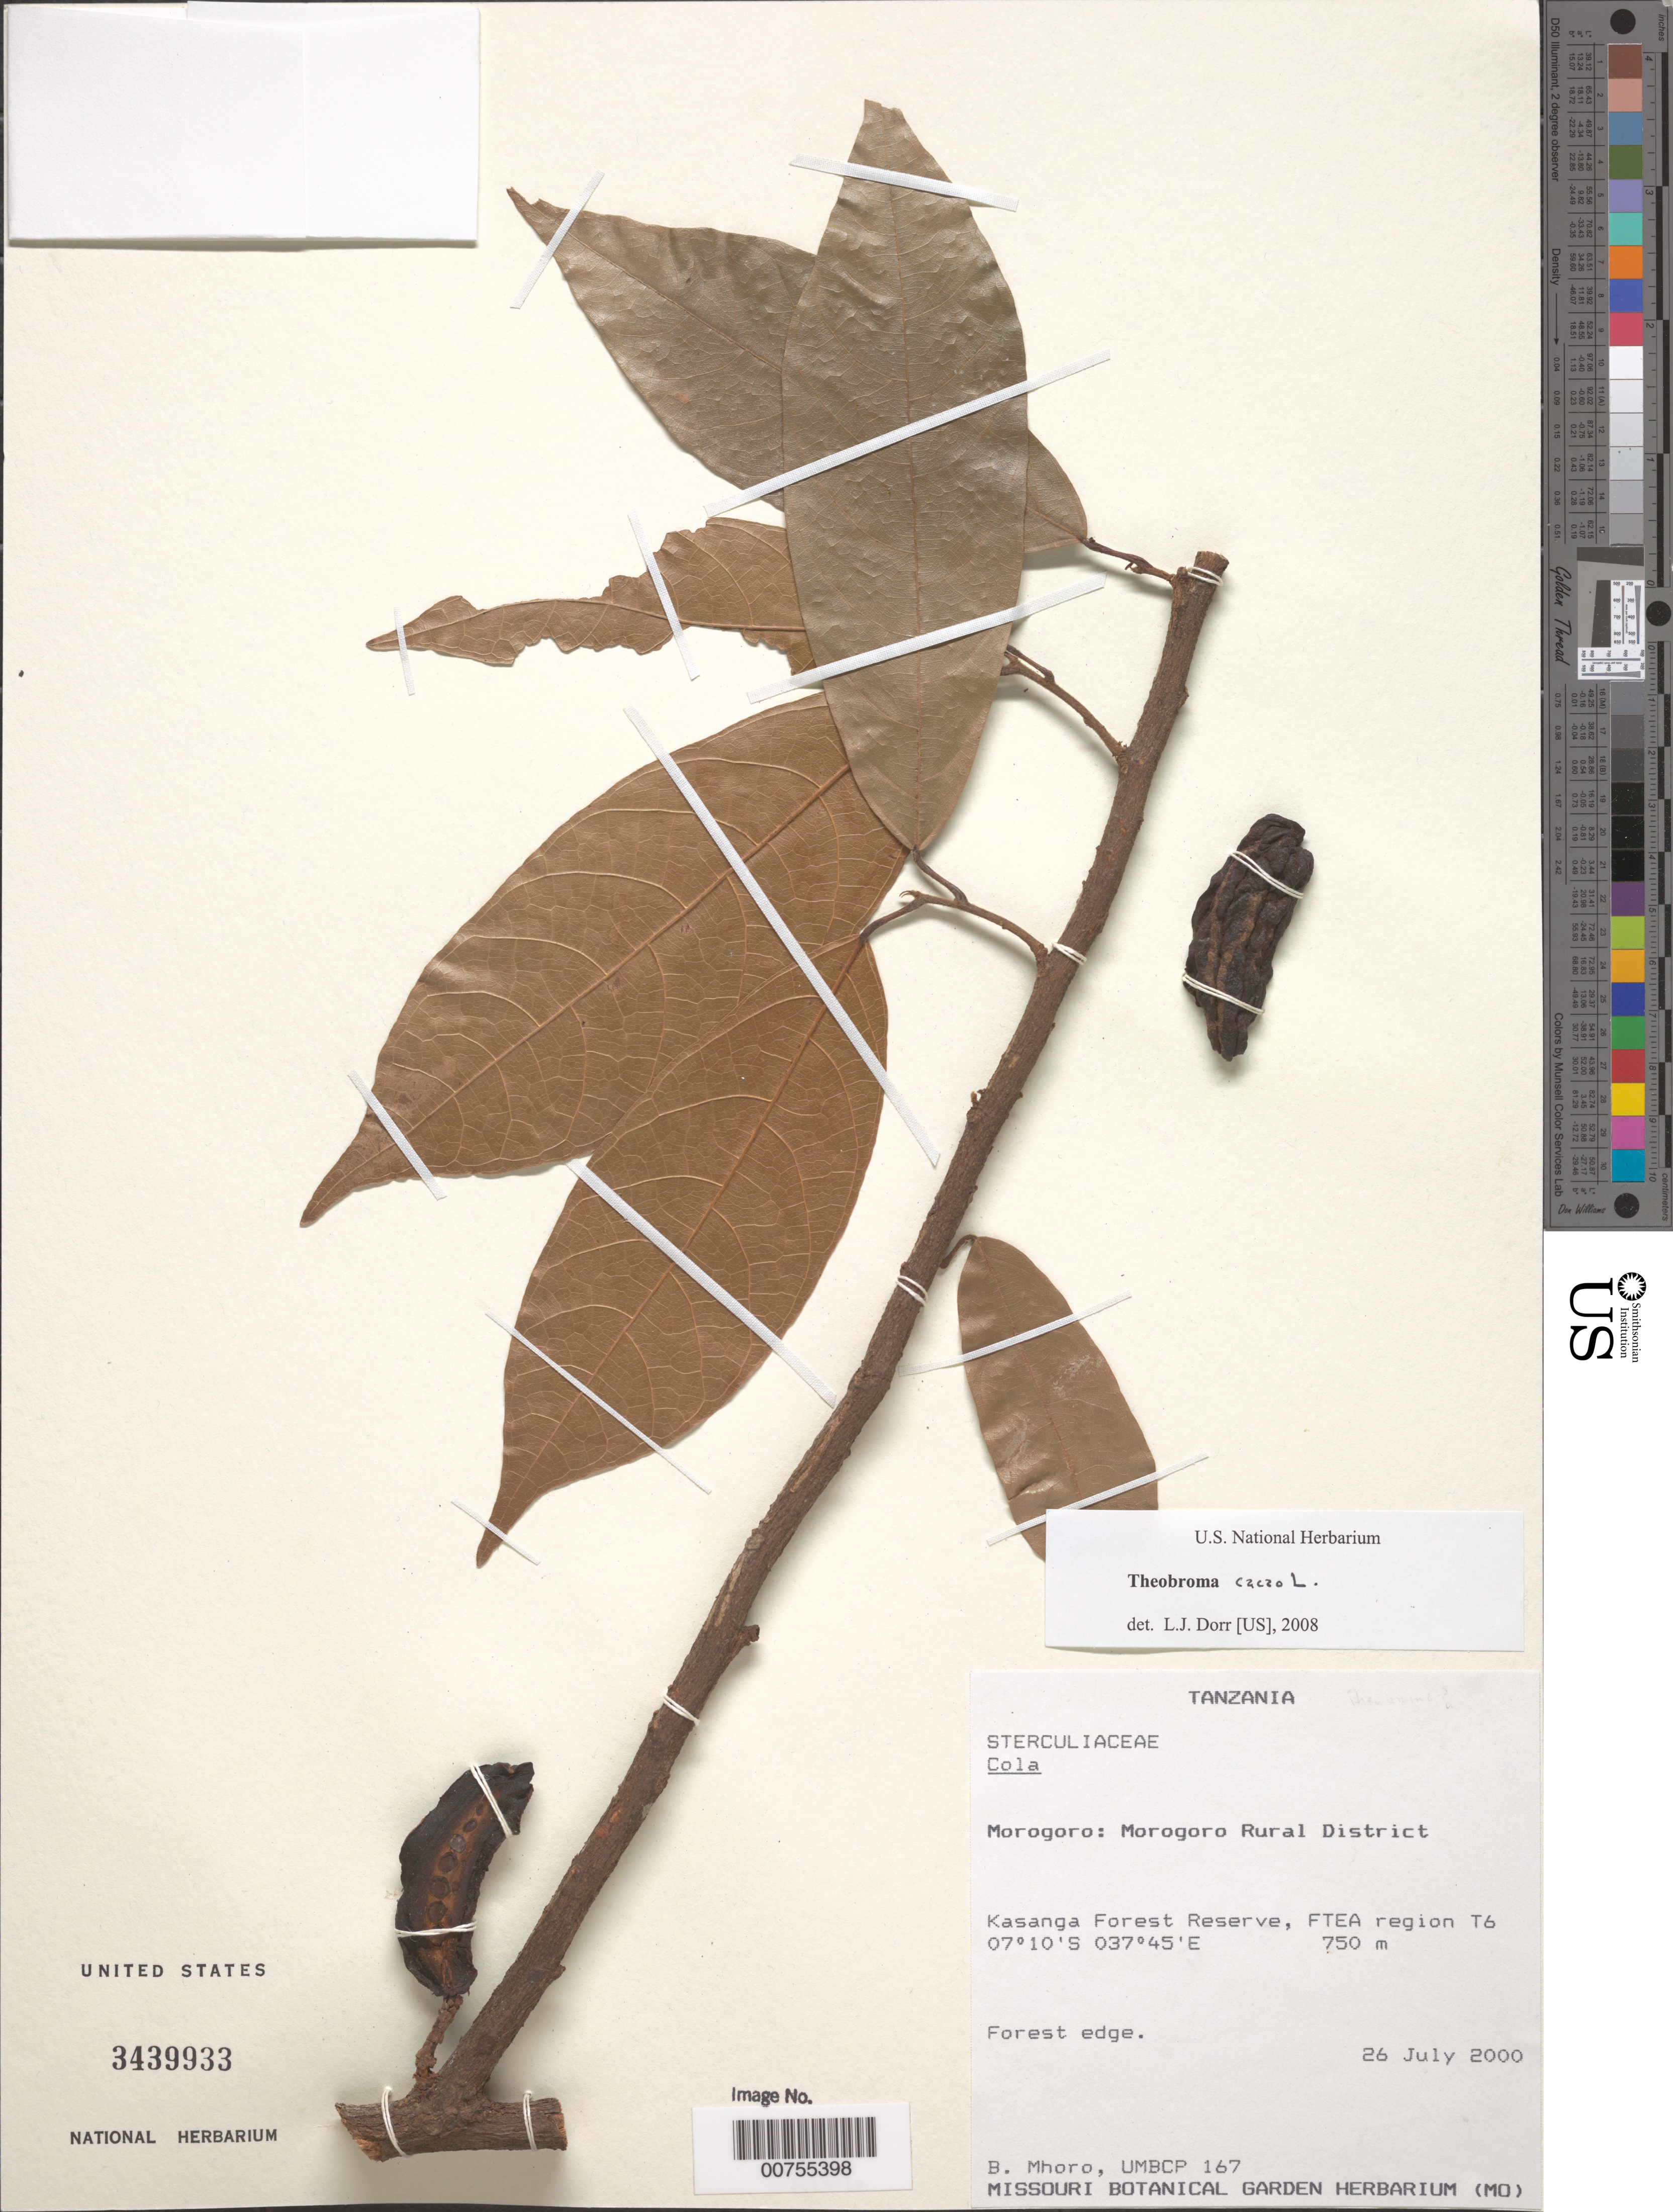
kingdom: Plantae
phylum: Tracheophyta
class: Magnoliopsida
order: Malvales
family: Malvaceae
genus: Theobroma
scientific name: Theobroma cacao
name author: L.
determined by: Dorr, L. J., (BOT), Smithsonian Institution - National Museum of Natural History (UNITED STATES)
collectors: B. Mhoro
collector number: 167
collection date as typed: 26 Jul 2000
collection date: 2000-07-26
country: Tanzania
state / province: Morogoro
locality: Morogoro Rural District. Kasanga Forest Reserve, FTEA region T6.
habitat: Forest edge.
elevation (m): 750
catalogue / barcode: US 3439933